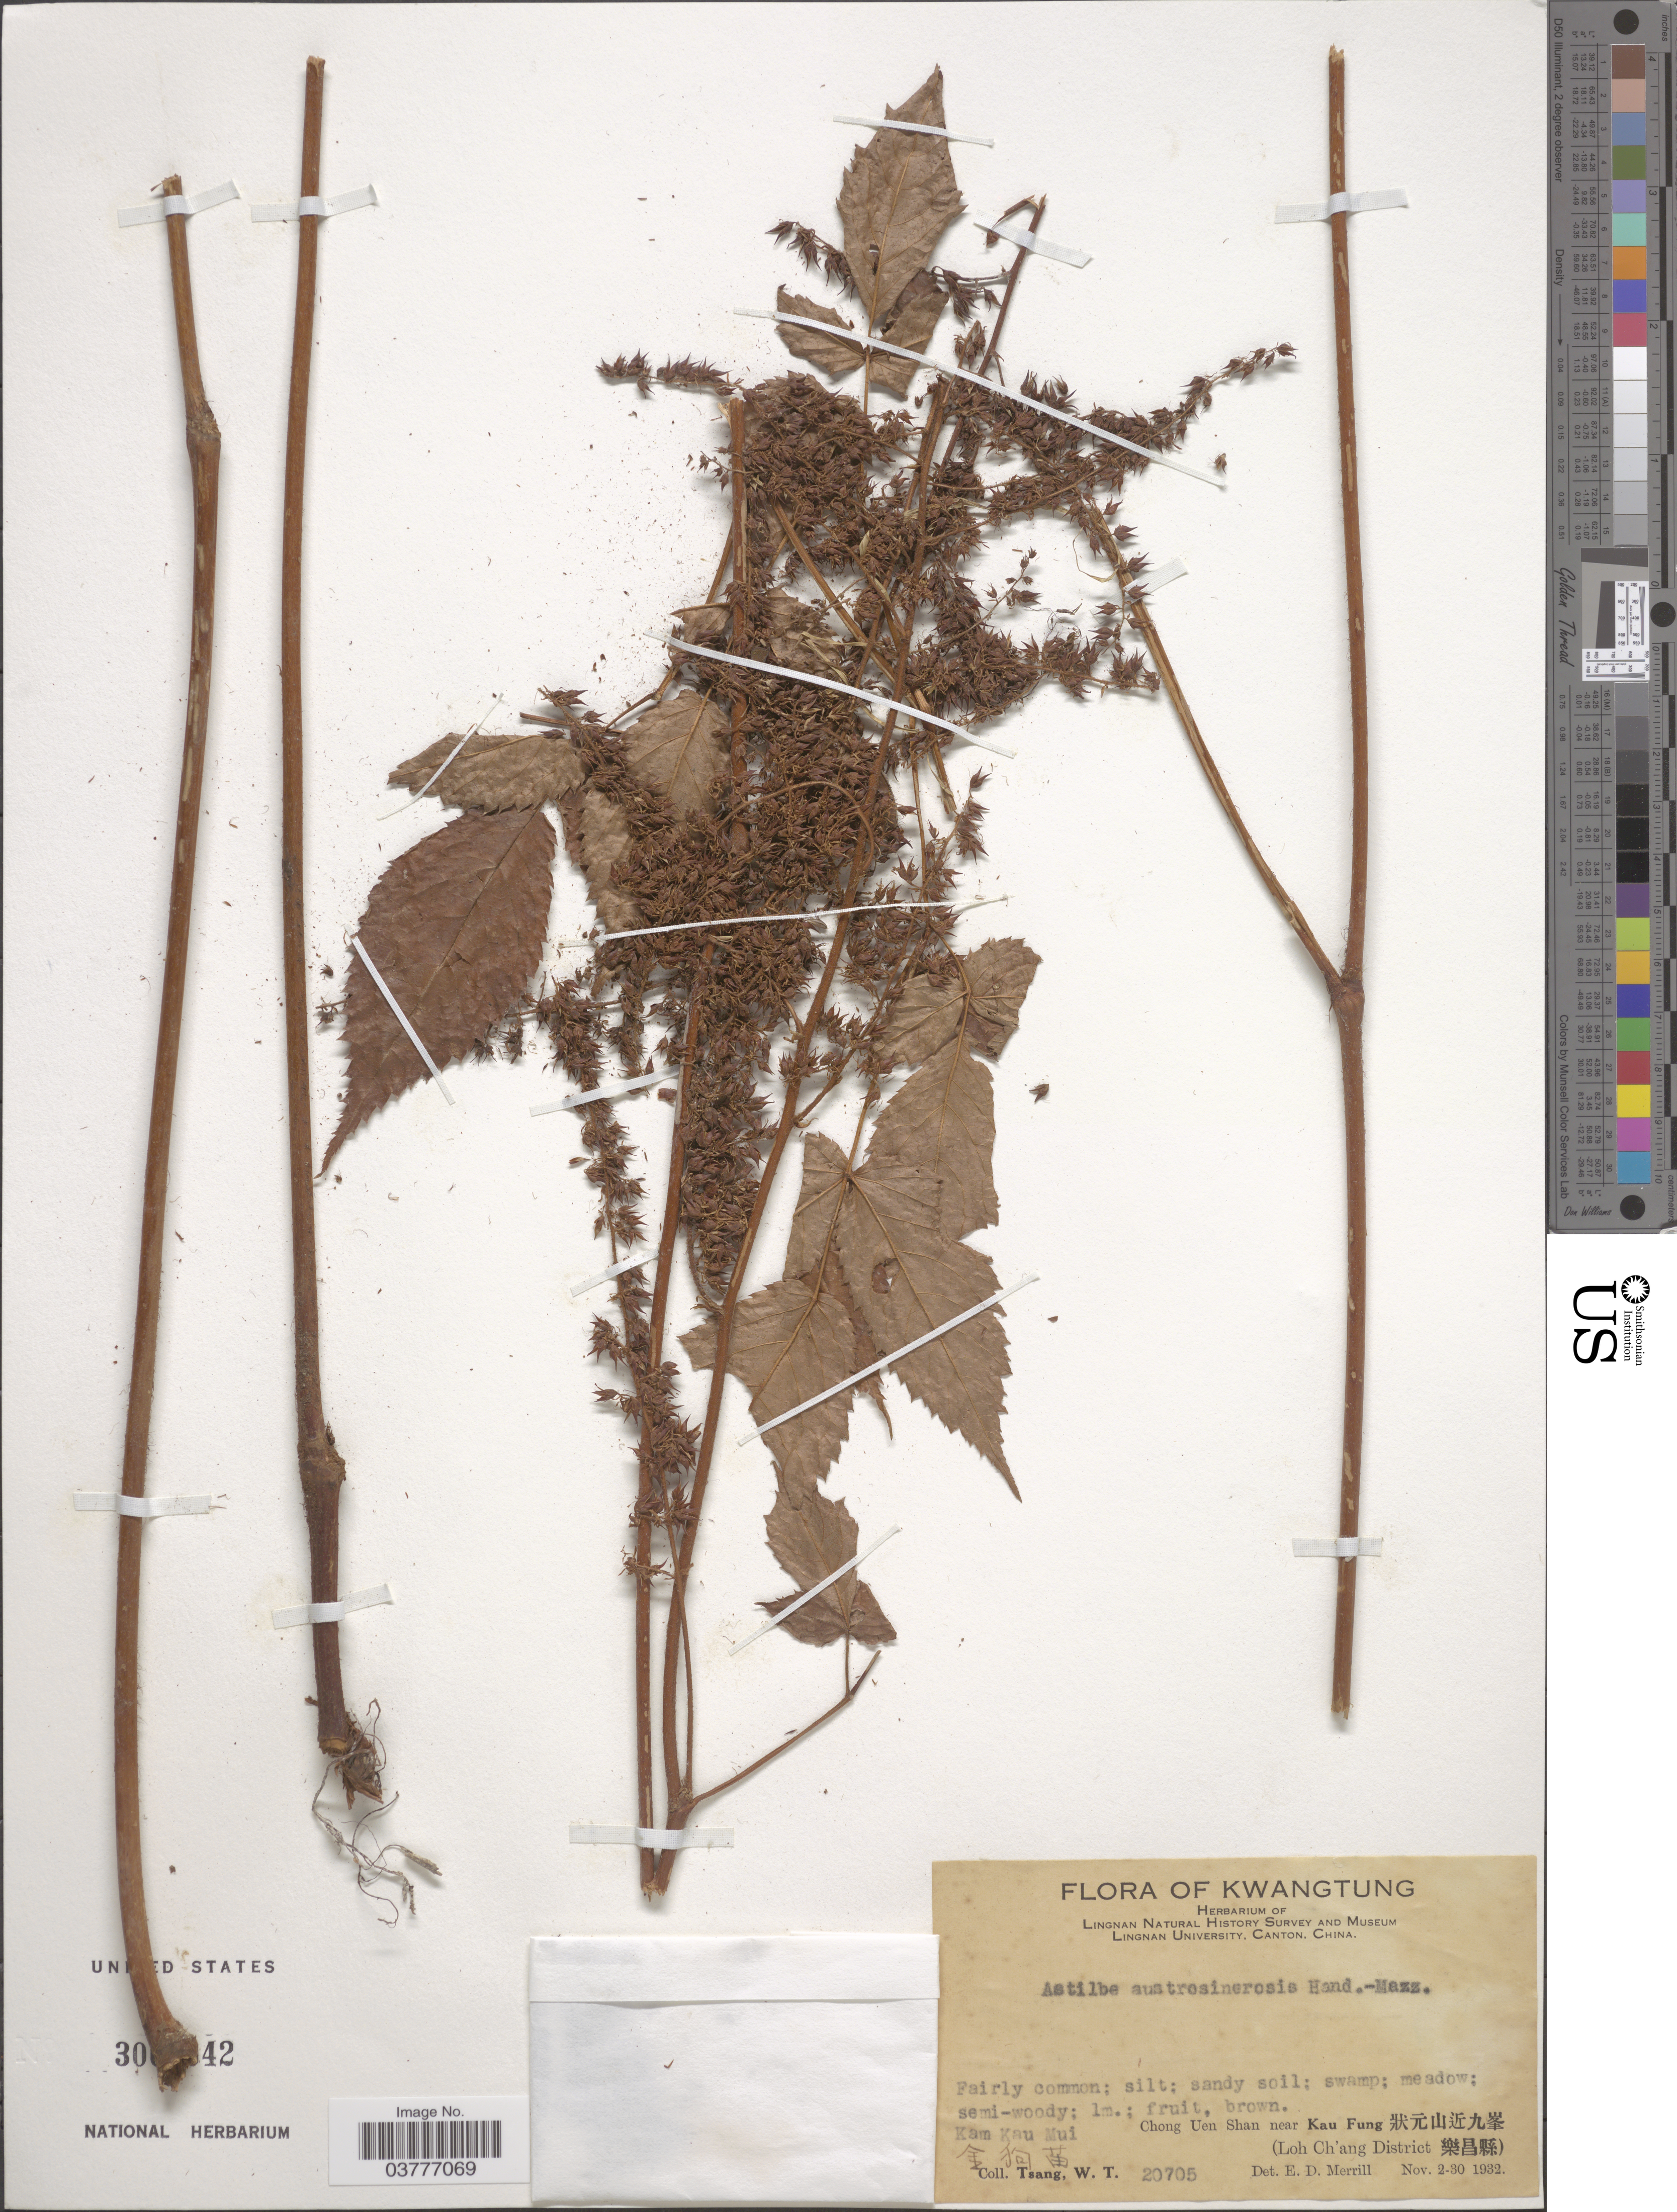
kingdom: Plantae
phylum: Tracheophyta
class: Magnoliopsida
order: Saxifragales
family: Saxifragaceae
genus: Astilbe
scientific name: Astilbe austrosinensis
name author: Hand.-Mazz.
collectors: W. T. Tsang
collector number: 20705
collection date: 1932-11-02/1932-11-30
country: China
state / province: Guangdong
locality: Kam Kau Mui X. Chong Uen Shan near Kau Fung X (Loh Ch'ang DistrictX).